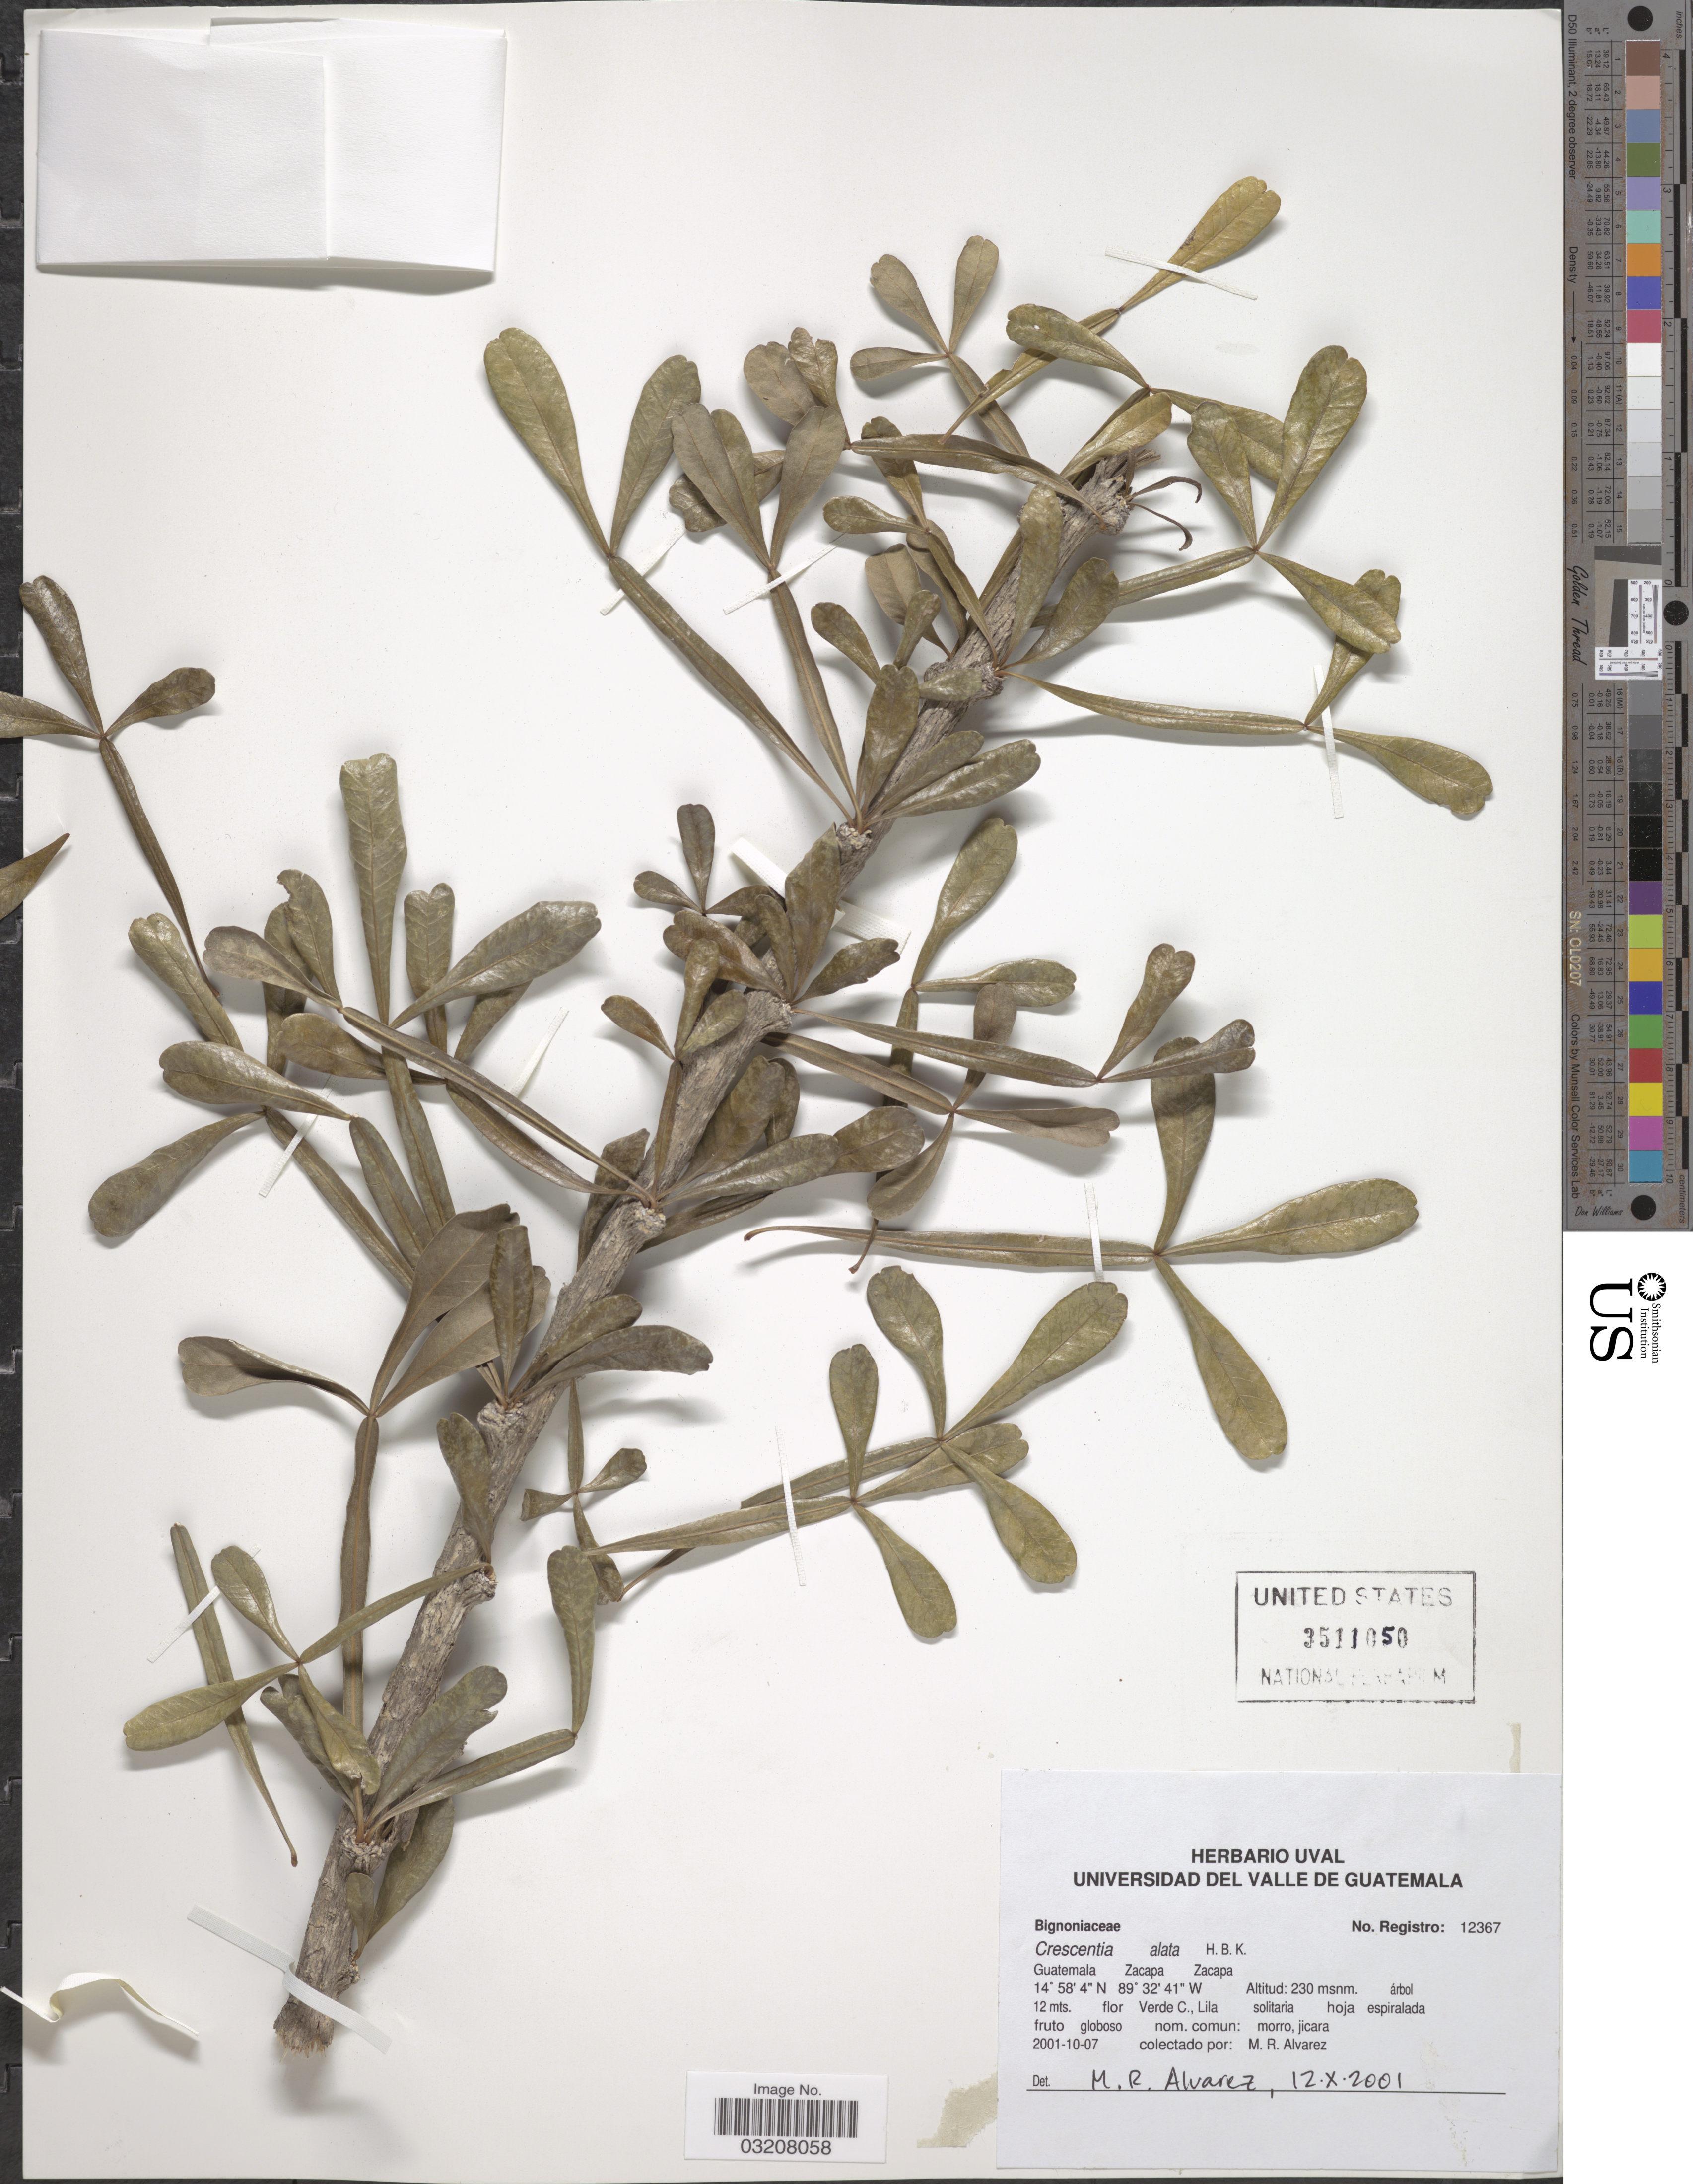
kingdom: Plantae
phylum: Tracheophyta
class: Magnoliopsida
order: Lamiales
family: Bignoniaceae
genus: Crescentia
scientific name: Crescentia alata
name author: Kunth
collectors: M. Alvarez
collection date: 2001-10-07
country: Guatemala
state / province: Zacapa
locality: Zacapa.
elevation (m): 230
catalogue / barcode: US 3511050